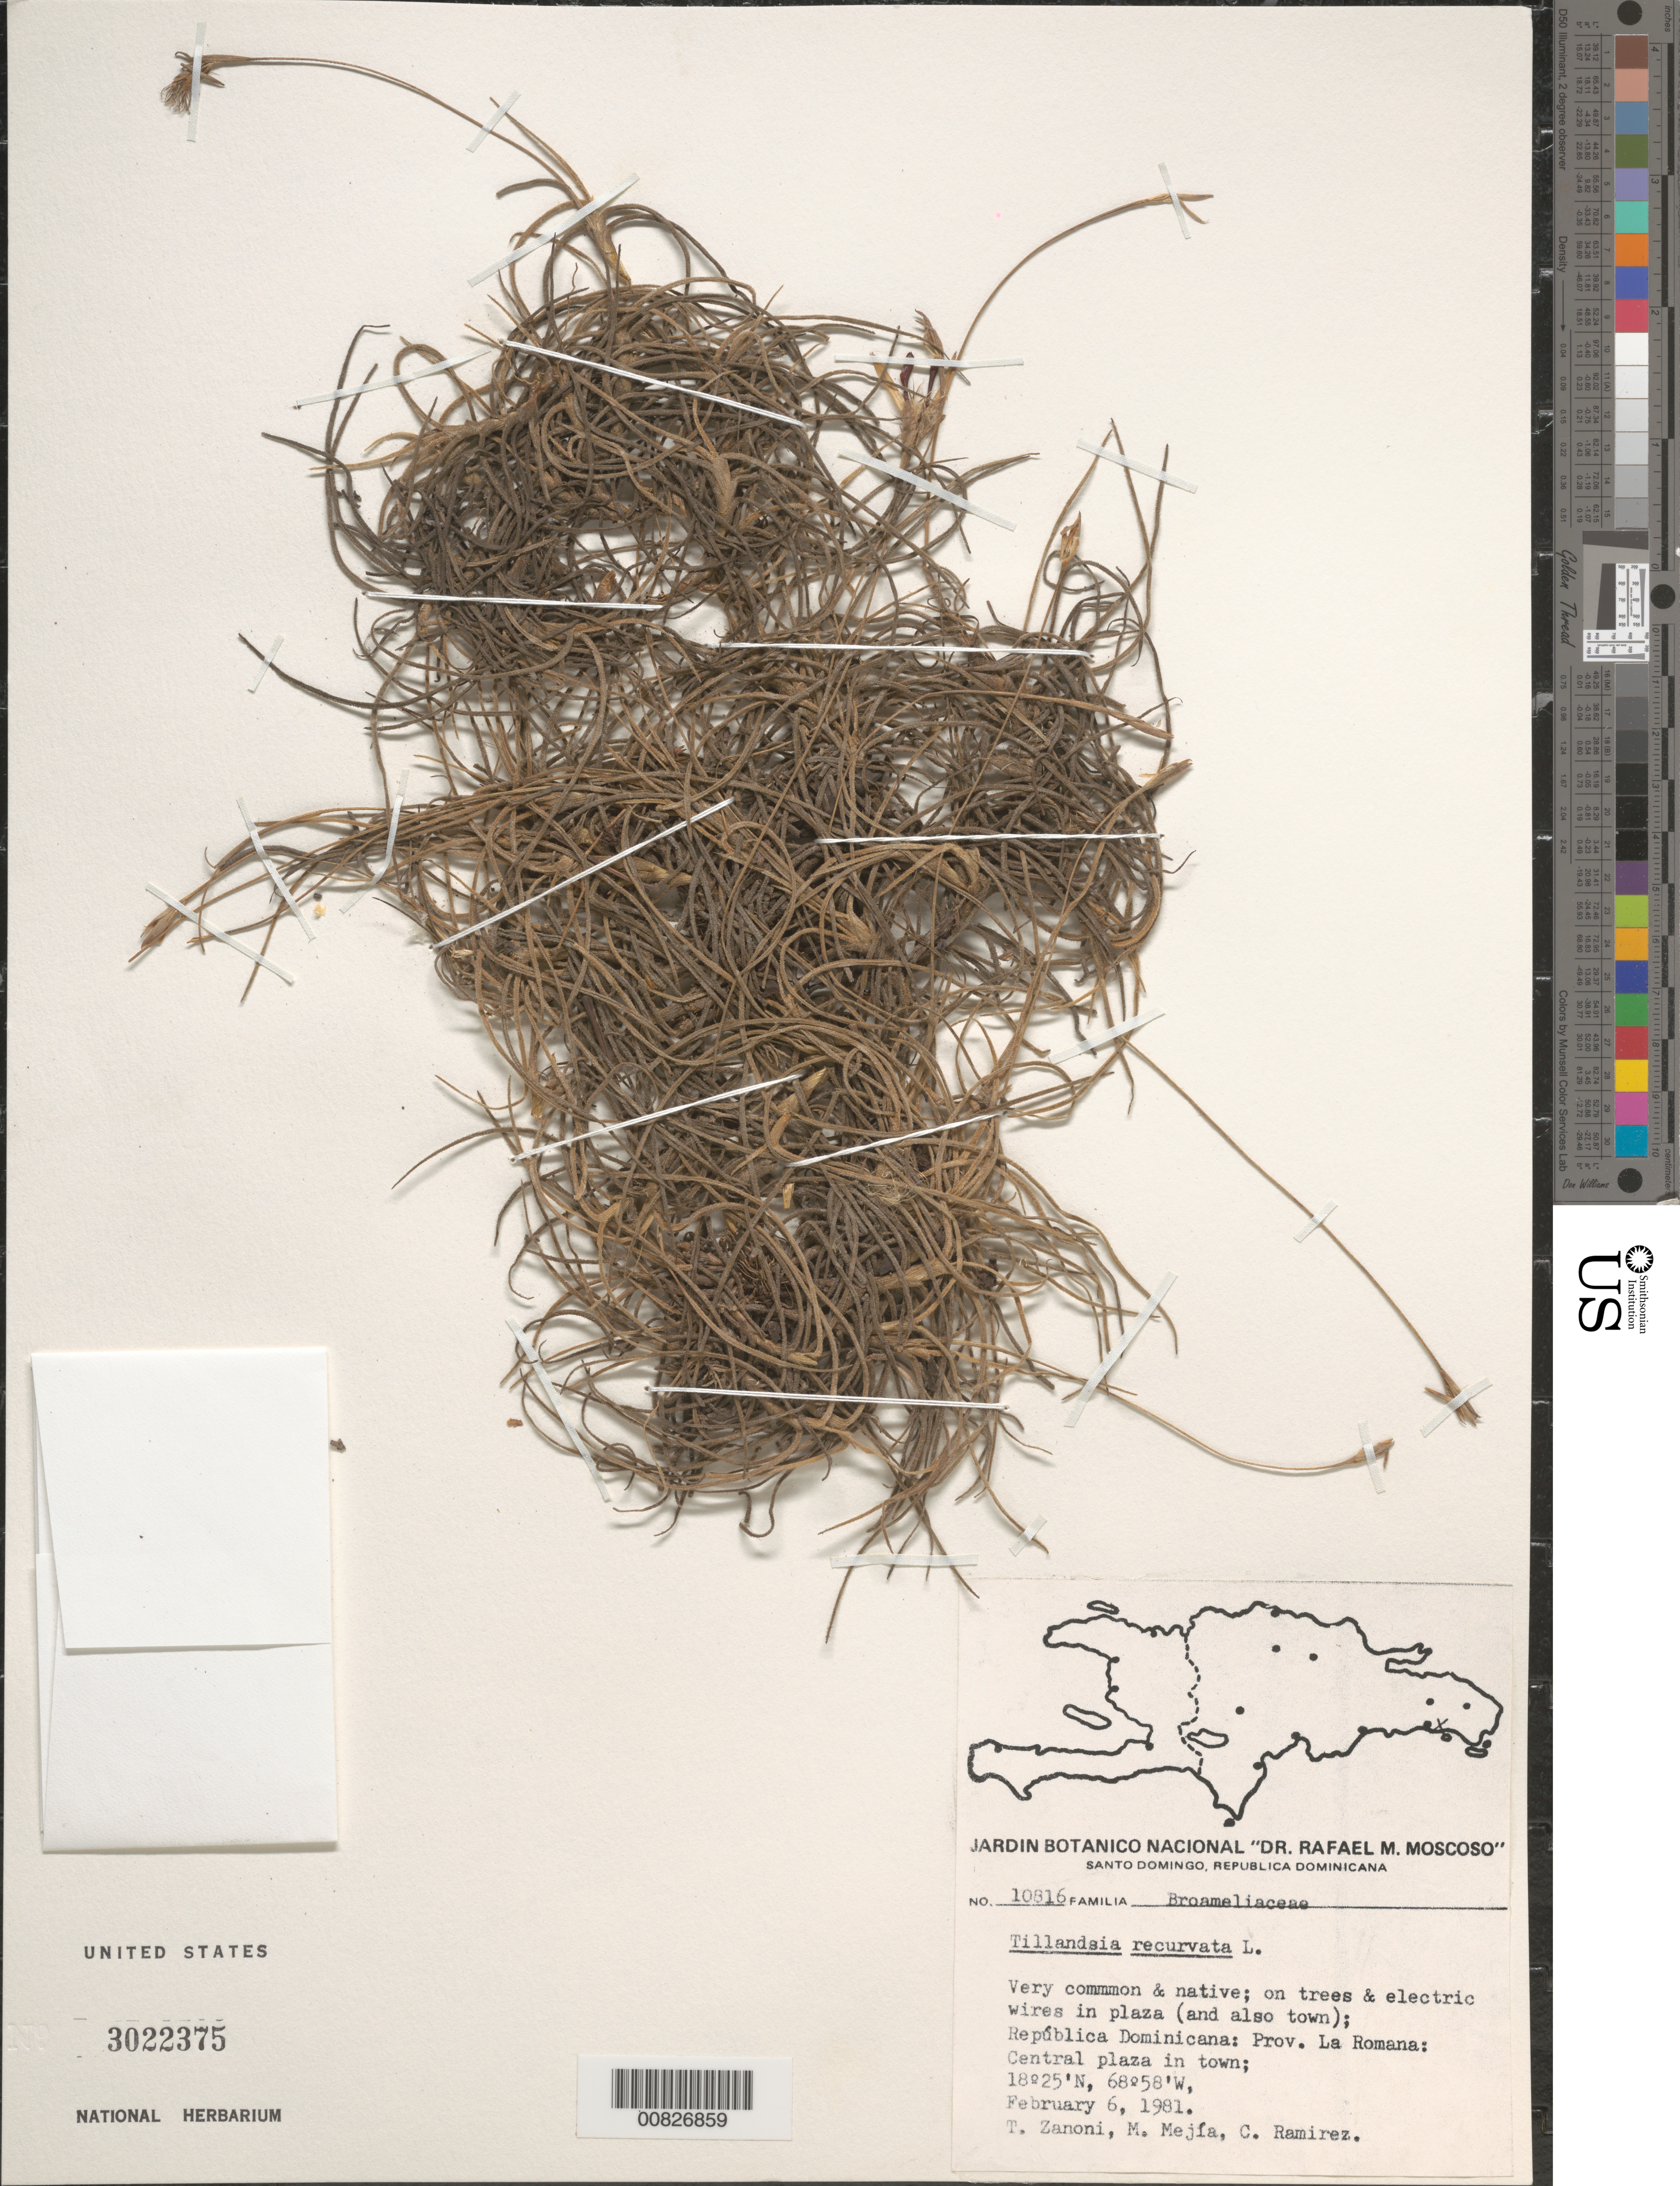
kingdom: Plantae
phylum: Tracheophyta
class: Liliopsida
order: Poales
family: Bromeliaceae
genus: Tillandsia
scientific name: Tillandsia recurvata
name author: L.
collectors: T. A. Zanoni, M. Mejia & C. Ramirez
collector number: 10816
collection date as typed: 06 Feb 1981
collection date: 1981-02-06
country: Dominican Republic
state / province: La Romana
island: Hispaniola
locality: Prov. La Romana: Central Plaza in town.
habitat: On trees and electric wires in plaza (and also town).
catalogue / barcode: US 3022375